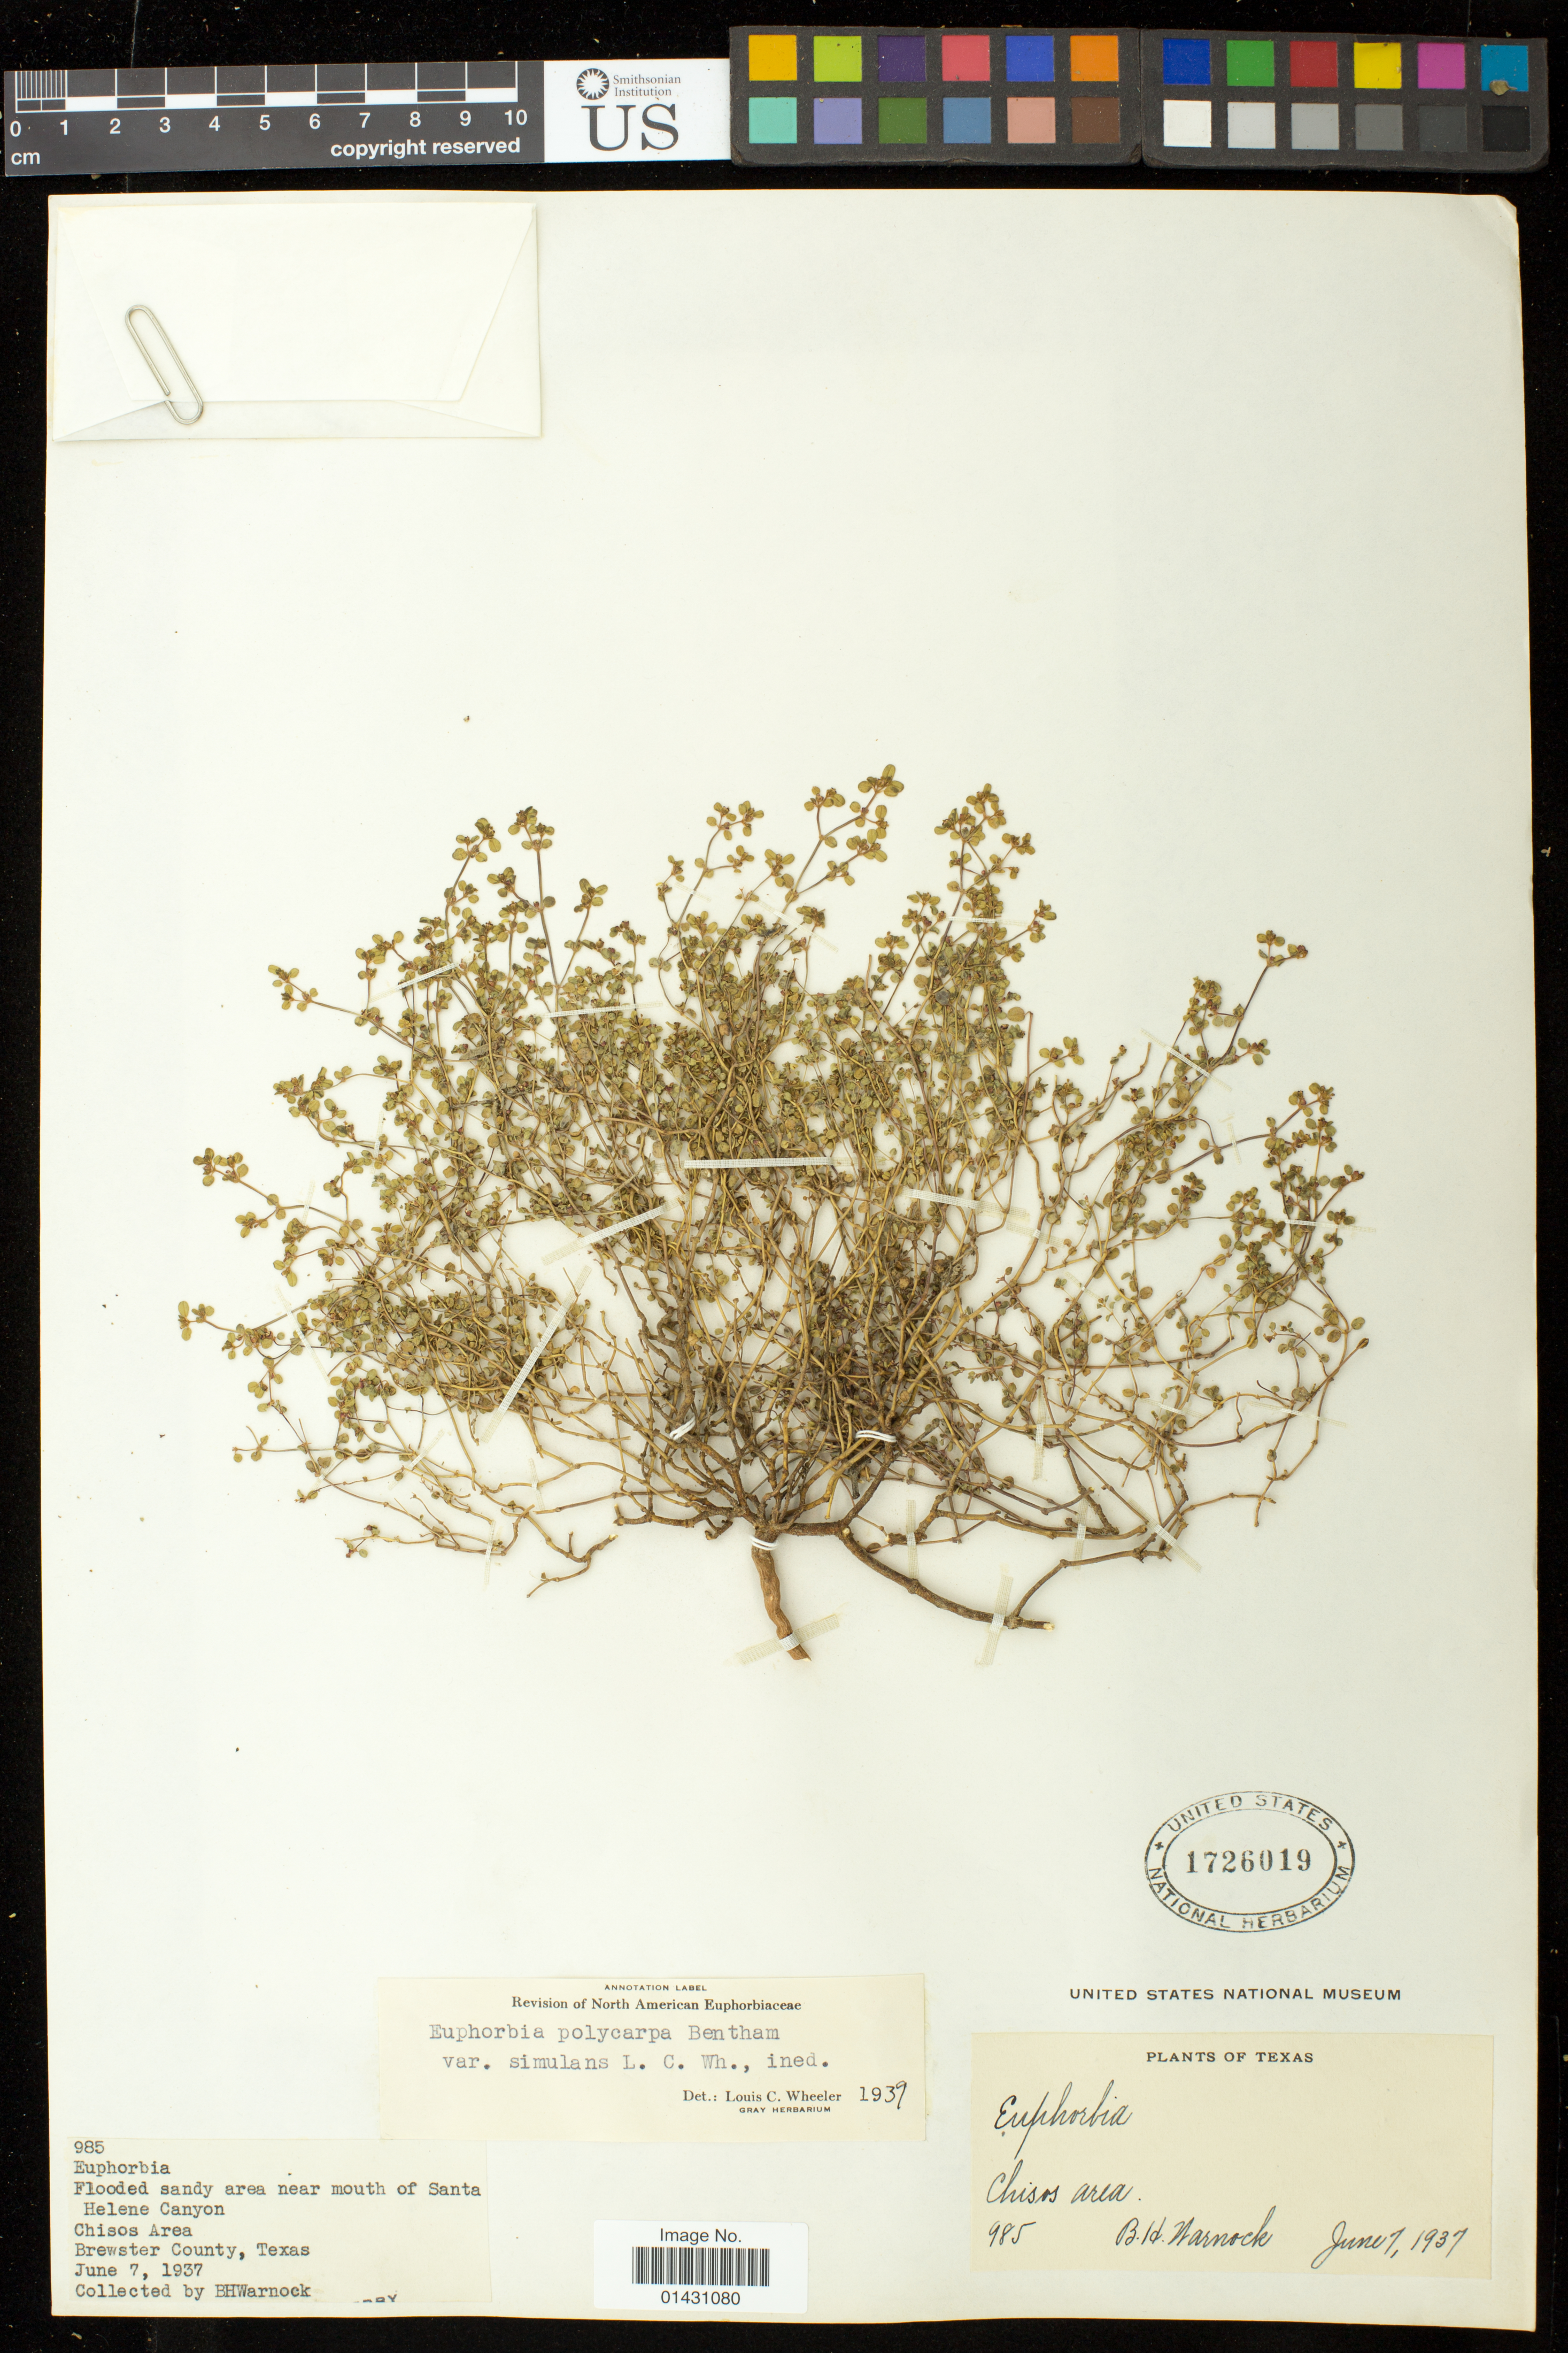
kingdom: Plantae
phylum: Tracheophyta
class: Magnoliopsida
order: Malpighiales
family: Euphorbiaceae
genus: Euphorbia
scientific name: Euphorbia simulans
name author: (L.C. Wheeler) Warnock & M.C. Johnst.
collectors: B. H. Warnock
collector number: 985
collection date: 1937-06-07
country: United States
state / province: Texas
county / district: Brewster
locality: near mouth of Santa Helene Canyon; Chisos Area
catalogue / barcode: US 1726019